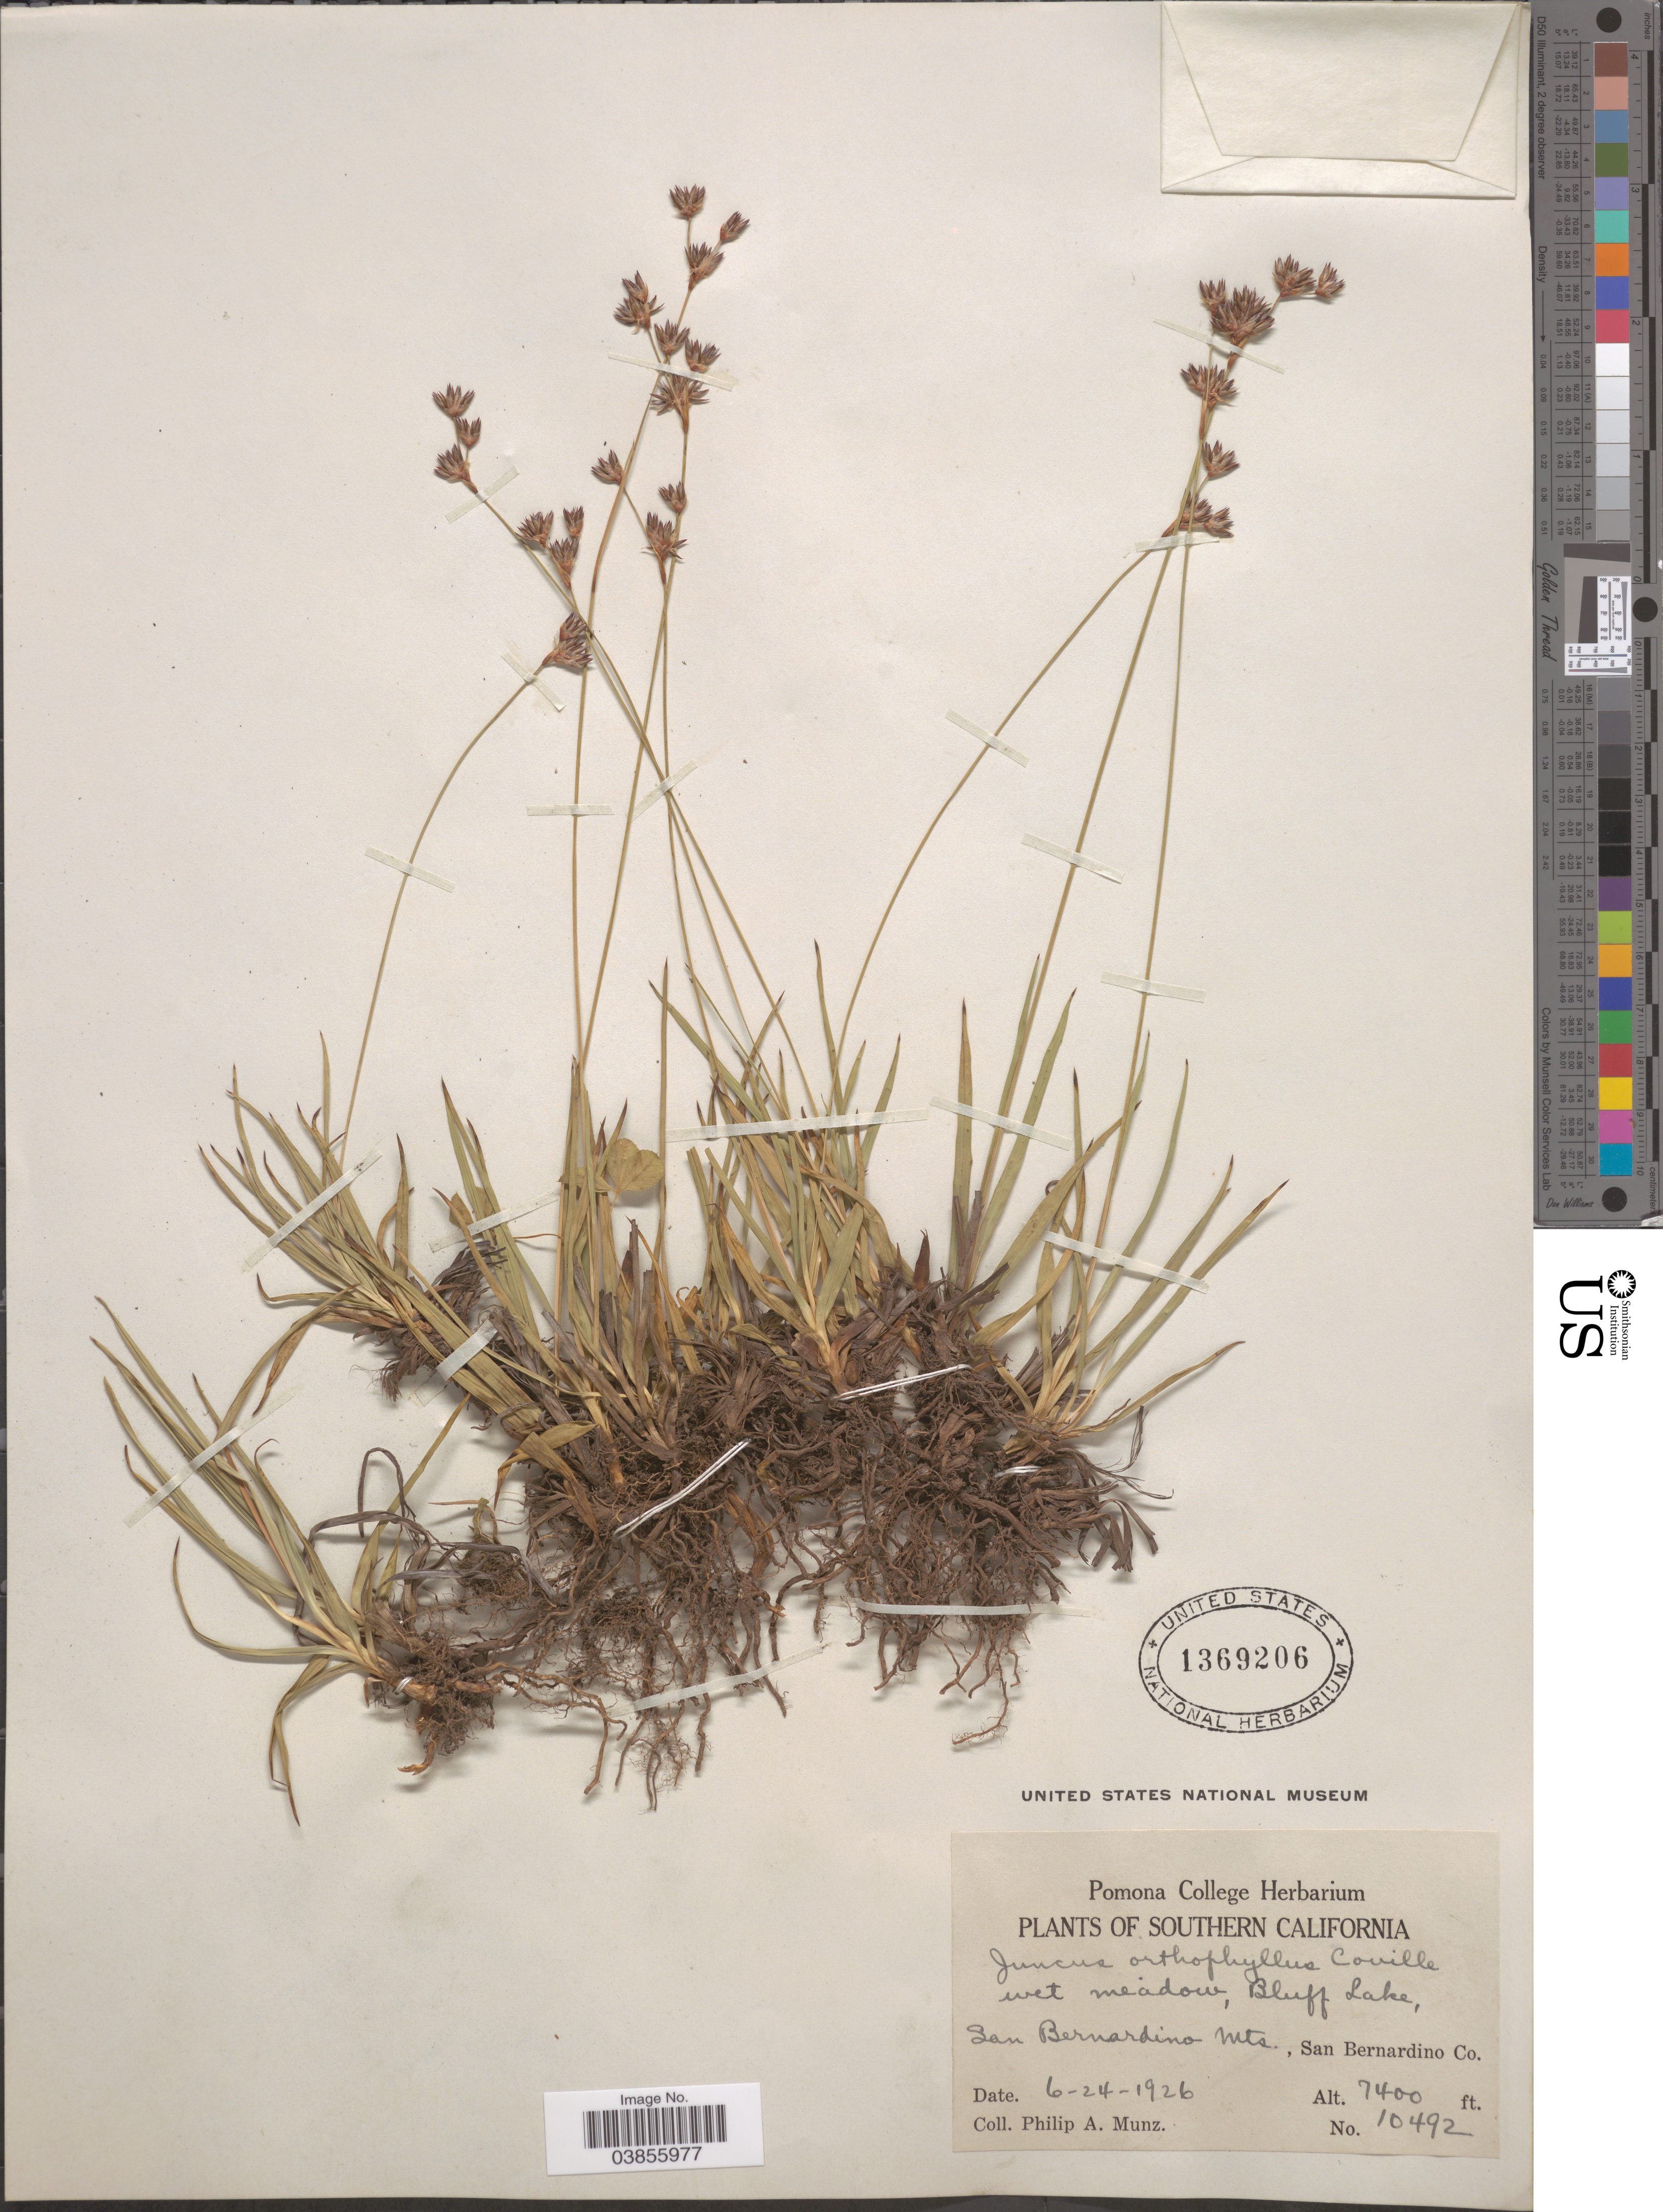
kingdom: Plantae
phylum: Tracheophyta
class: Liliopsida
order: Poales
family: Juncaceae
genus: Juncus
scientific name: Juncus orthophyllus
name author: Coville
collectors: P. A. Munz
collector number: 10492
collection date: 1926-06-24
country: United States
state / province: California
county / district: San Bernardino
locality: Southern California. Wet meadow, Bluff Lake, San Bernardino Mts., San Bernardino Co.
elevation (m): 2256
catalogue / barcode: US 1369206